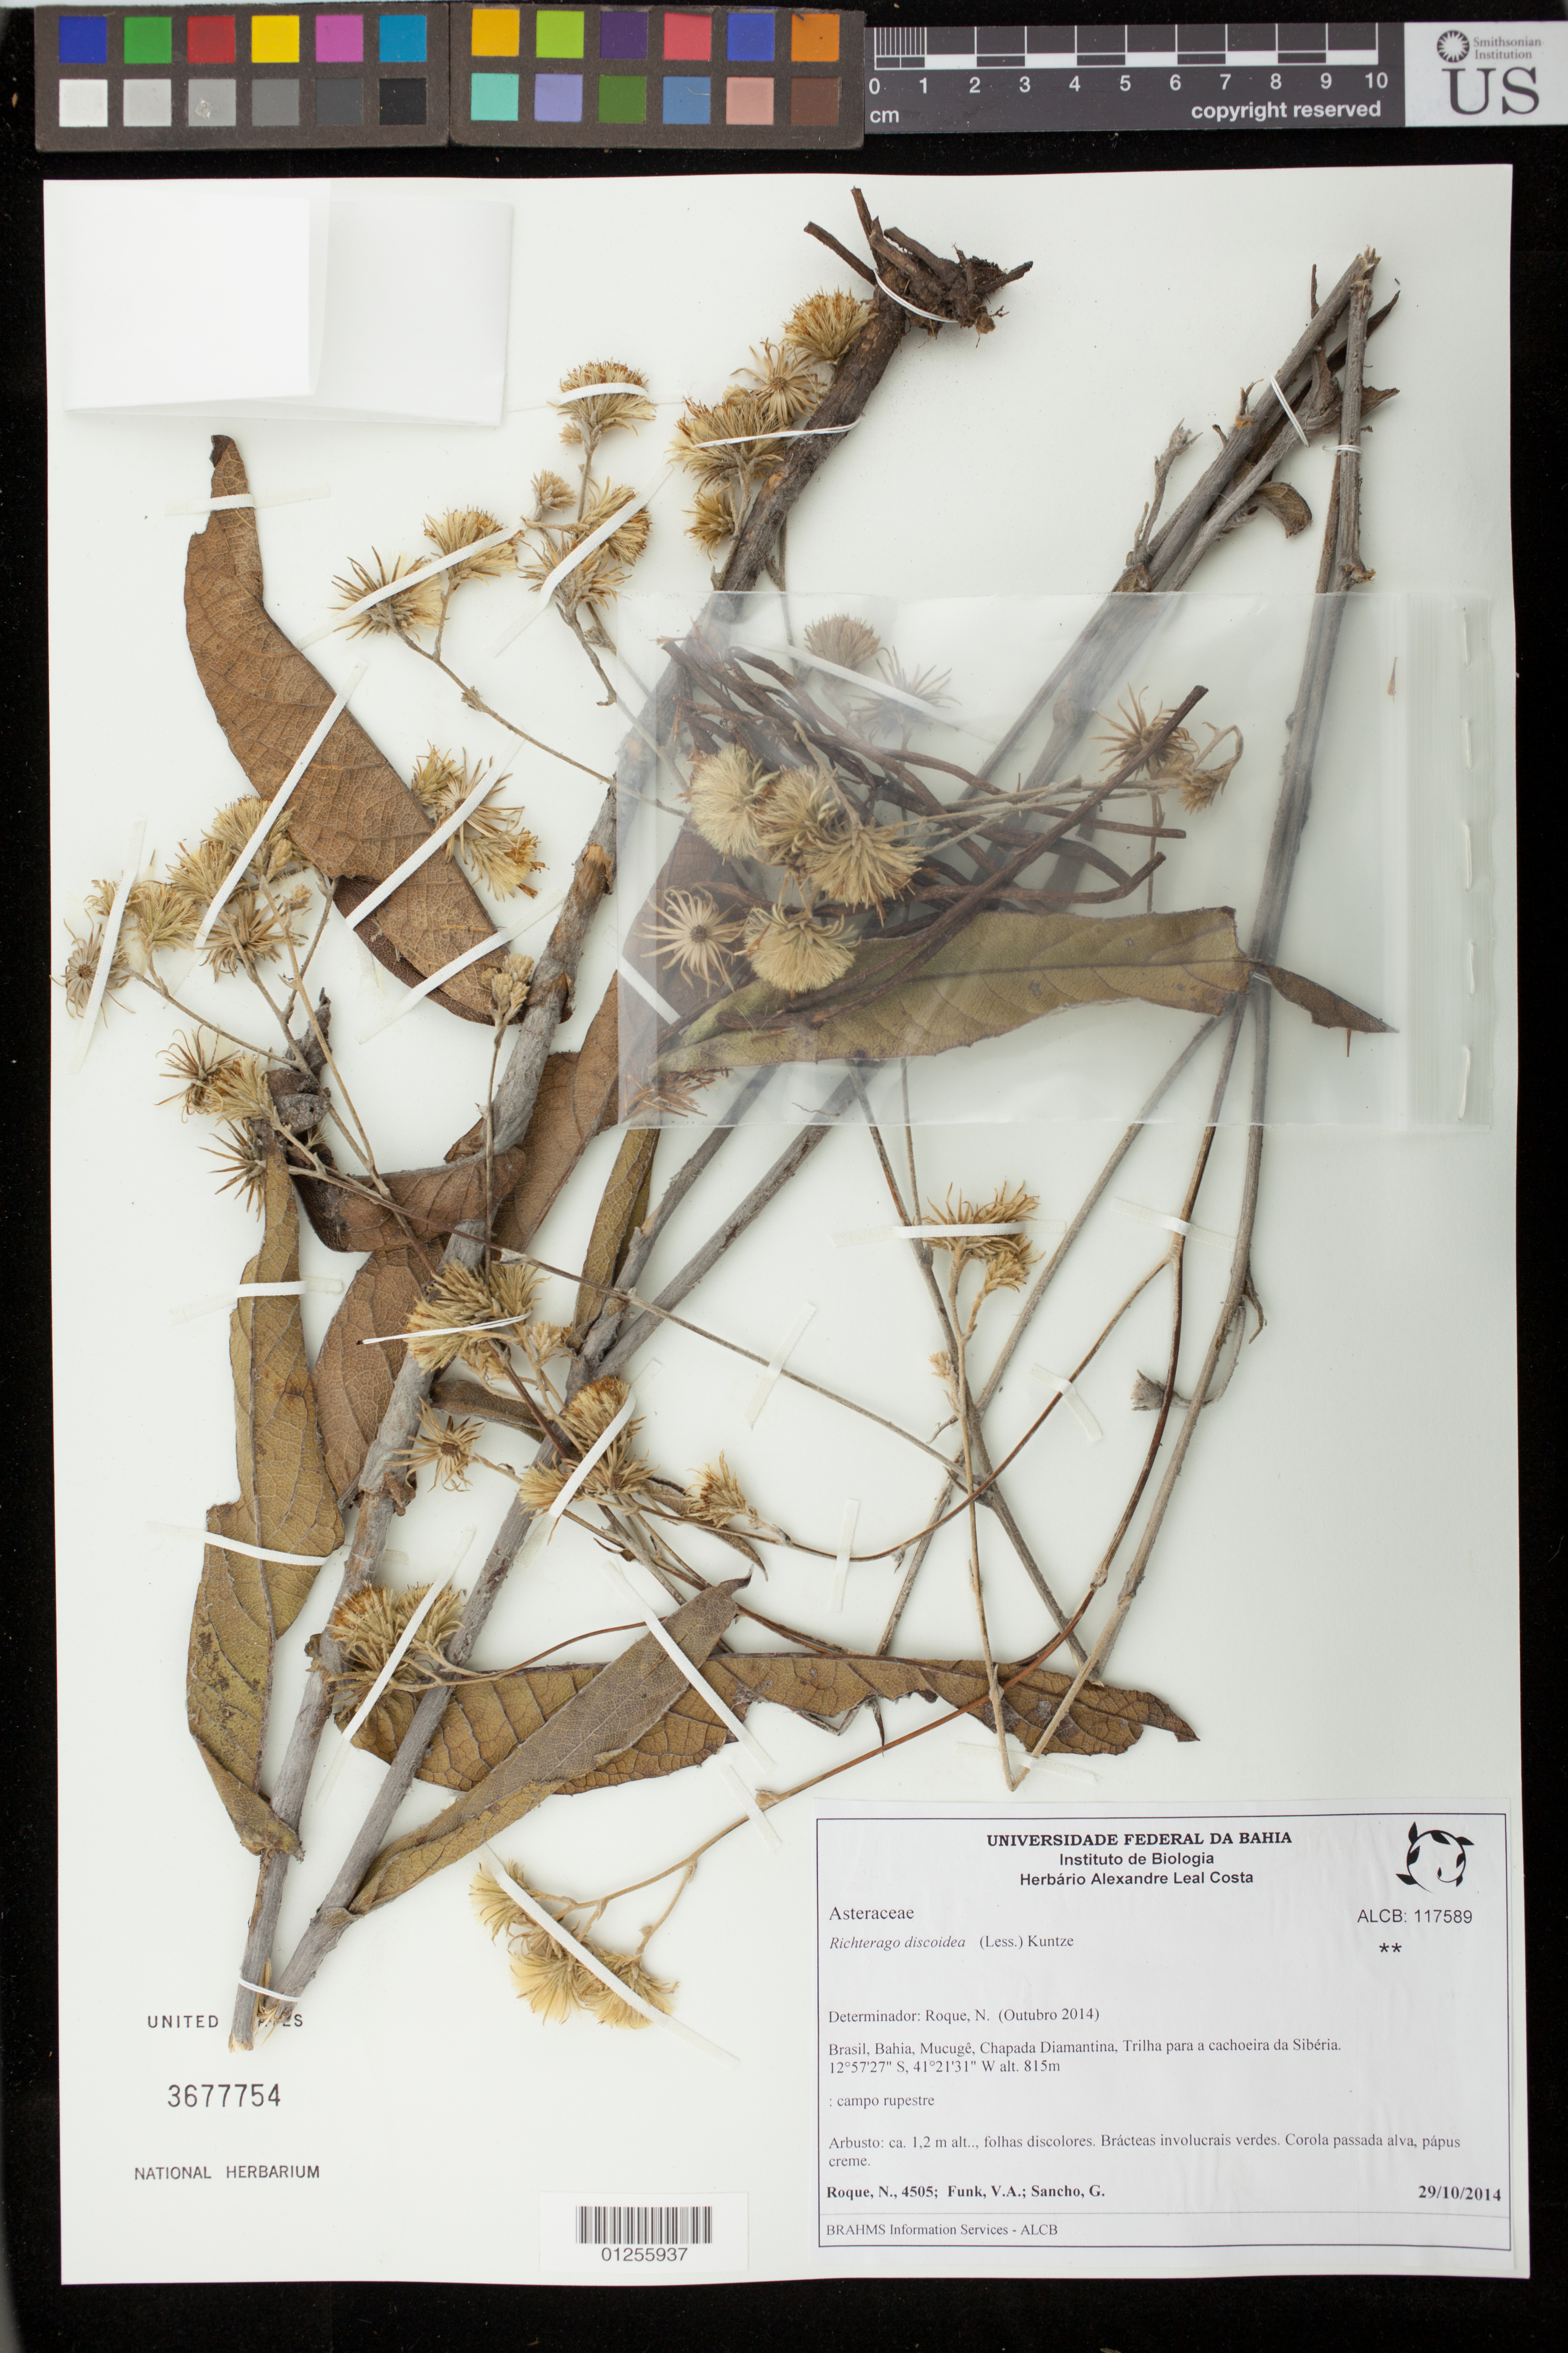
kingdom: Plantae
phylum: Tracheophyta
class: Magnoliopsida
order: Asterales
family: Asteraceae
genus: Richterago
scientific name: Richterago discoidea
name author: (Less.) Kuntze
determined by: Roque, N.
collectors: V. Funk & G. Sancho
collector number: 4505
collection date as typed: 29 October 2014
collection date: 2014-10-29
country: Brazil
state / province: Bahia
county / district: Mucugê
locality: Chapada Diamantina, Trilha para a cochoeira da Siberia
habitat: Campo rupestre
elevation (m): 815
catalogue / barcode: US 3677754